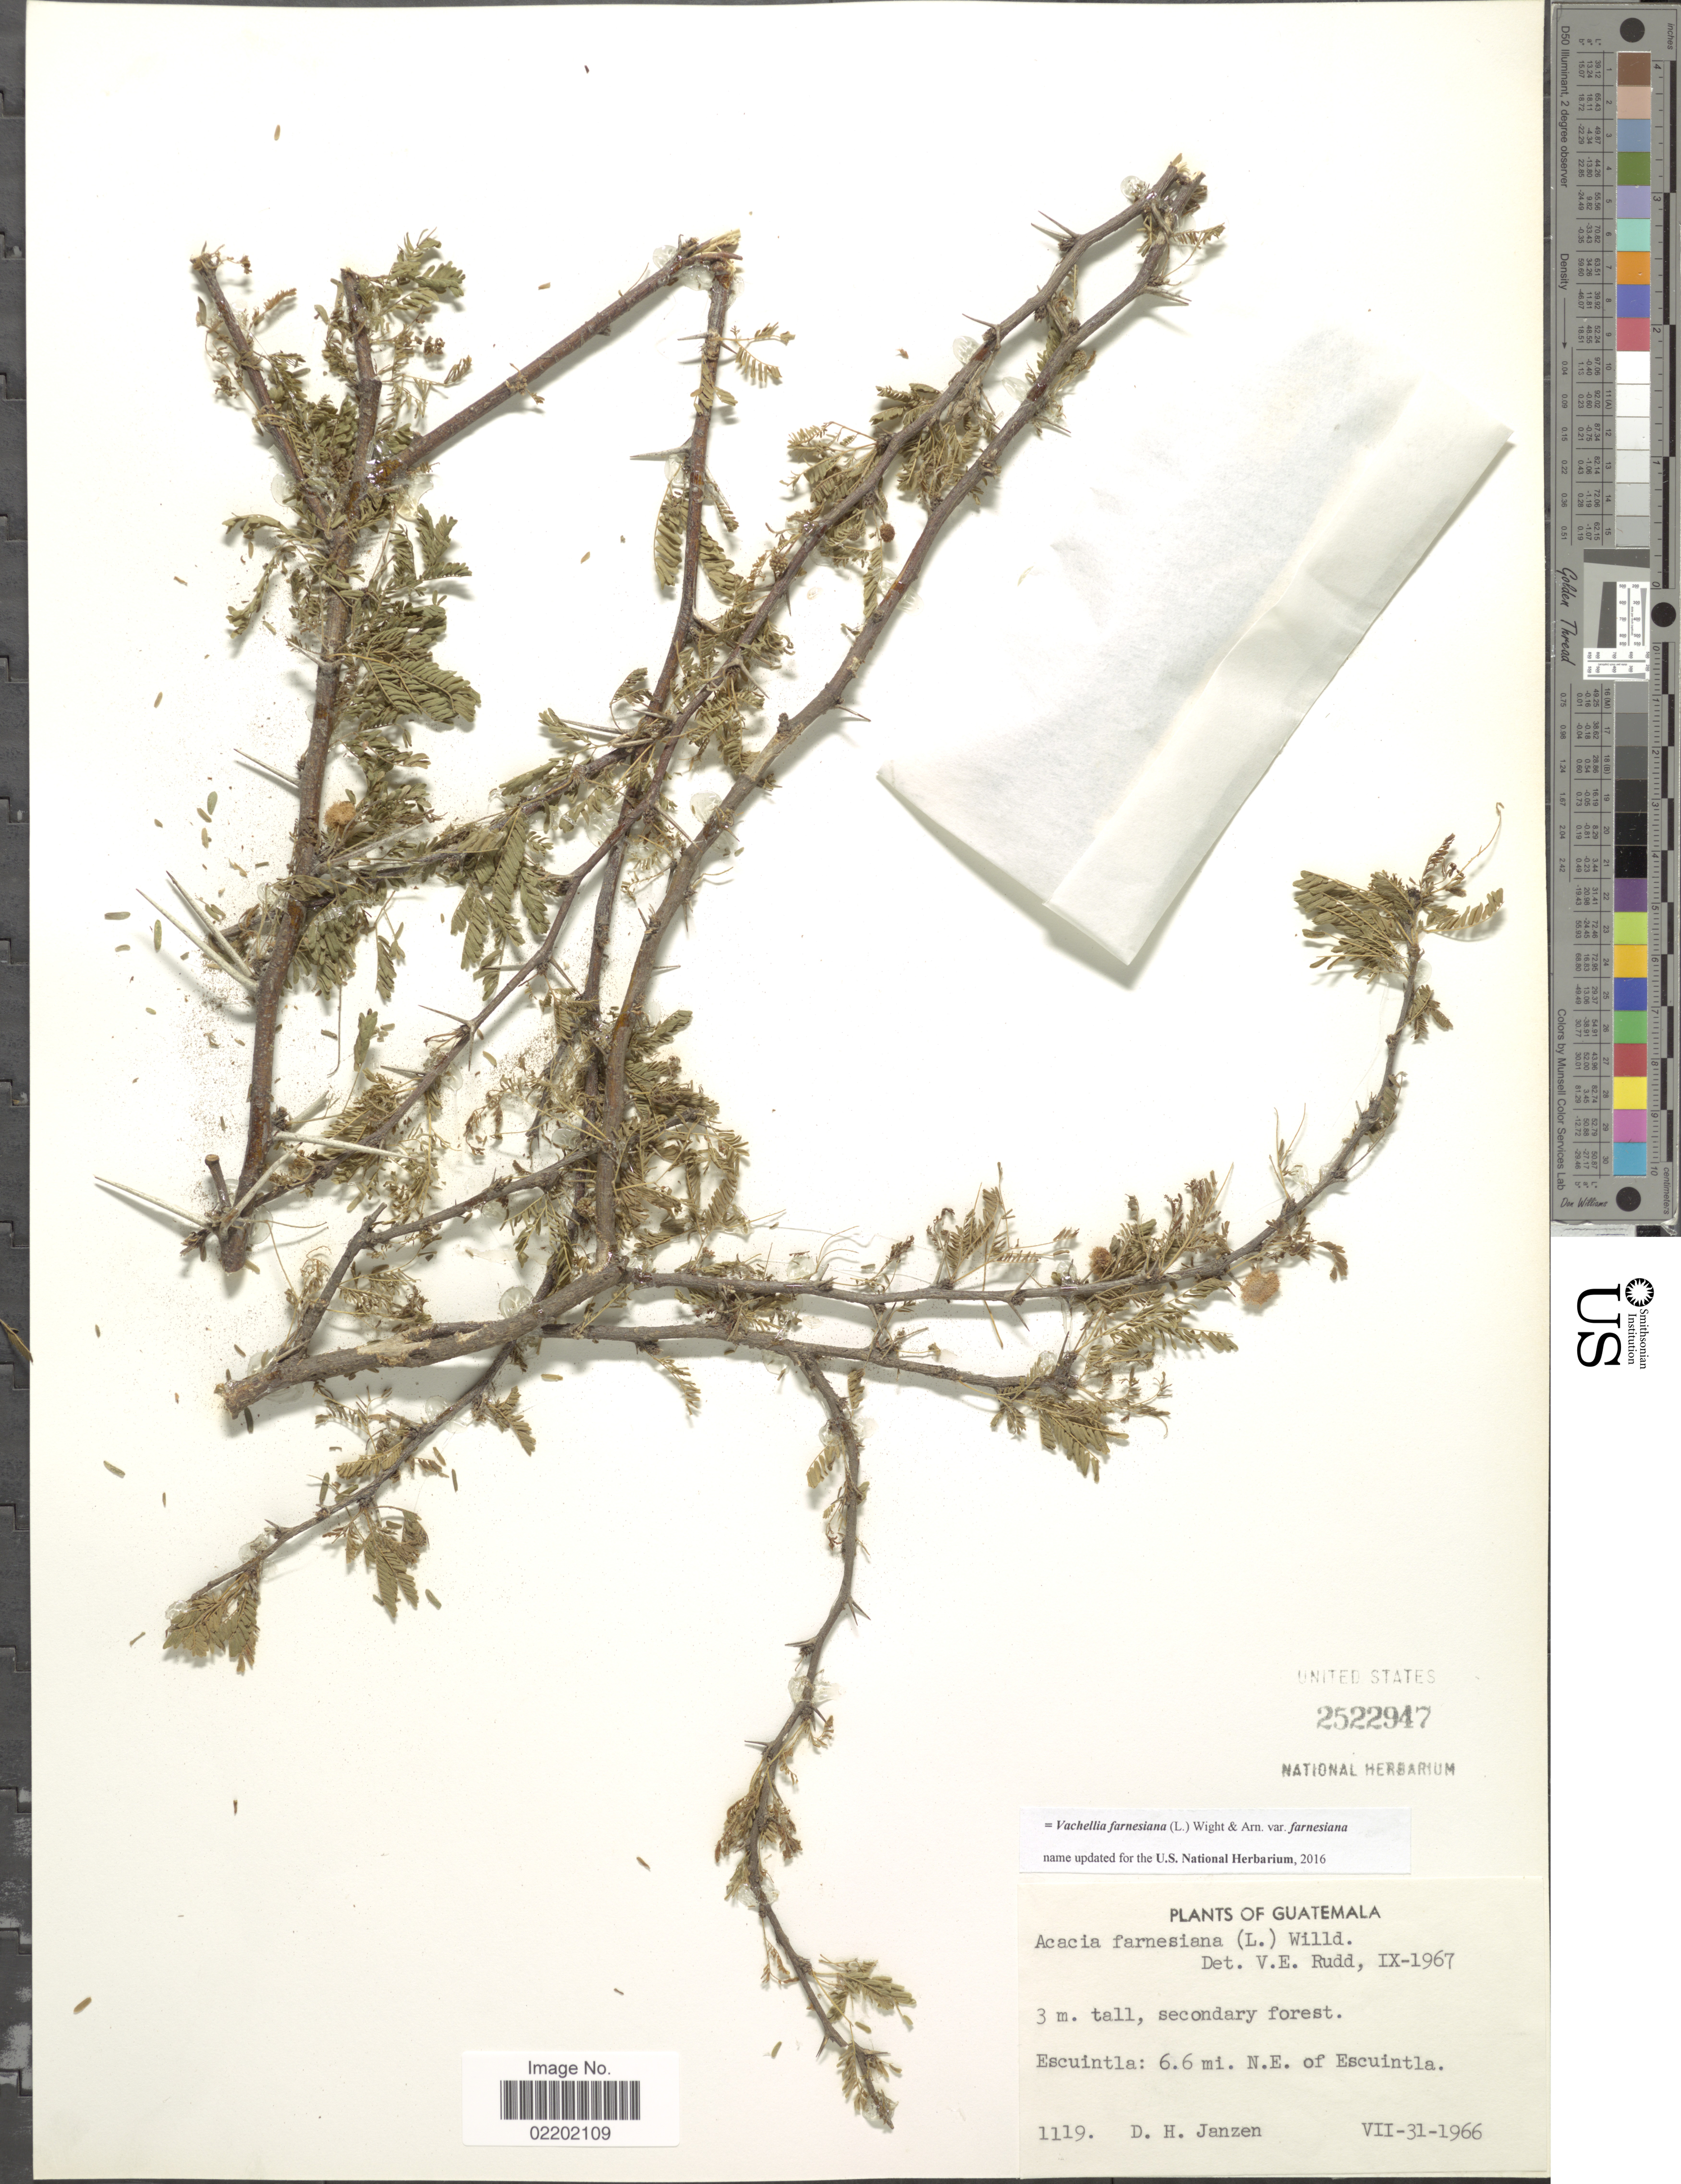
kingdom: Plantae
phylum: Tracheophyta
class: Magnoliopsida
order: Fabales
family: Fabaceae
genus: Vachellia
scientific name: Vachellia farnesiana var. farnesiana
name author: (L.) Wight & Arn.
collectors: D. Janzen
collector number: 1119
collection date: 1966-07-31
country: Guatemala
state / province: Escuintla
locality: Secondary forest, 6.6 mi. N.E. of Escuintla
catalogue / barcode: US 2522947